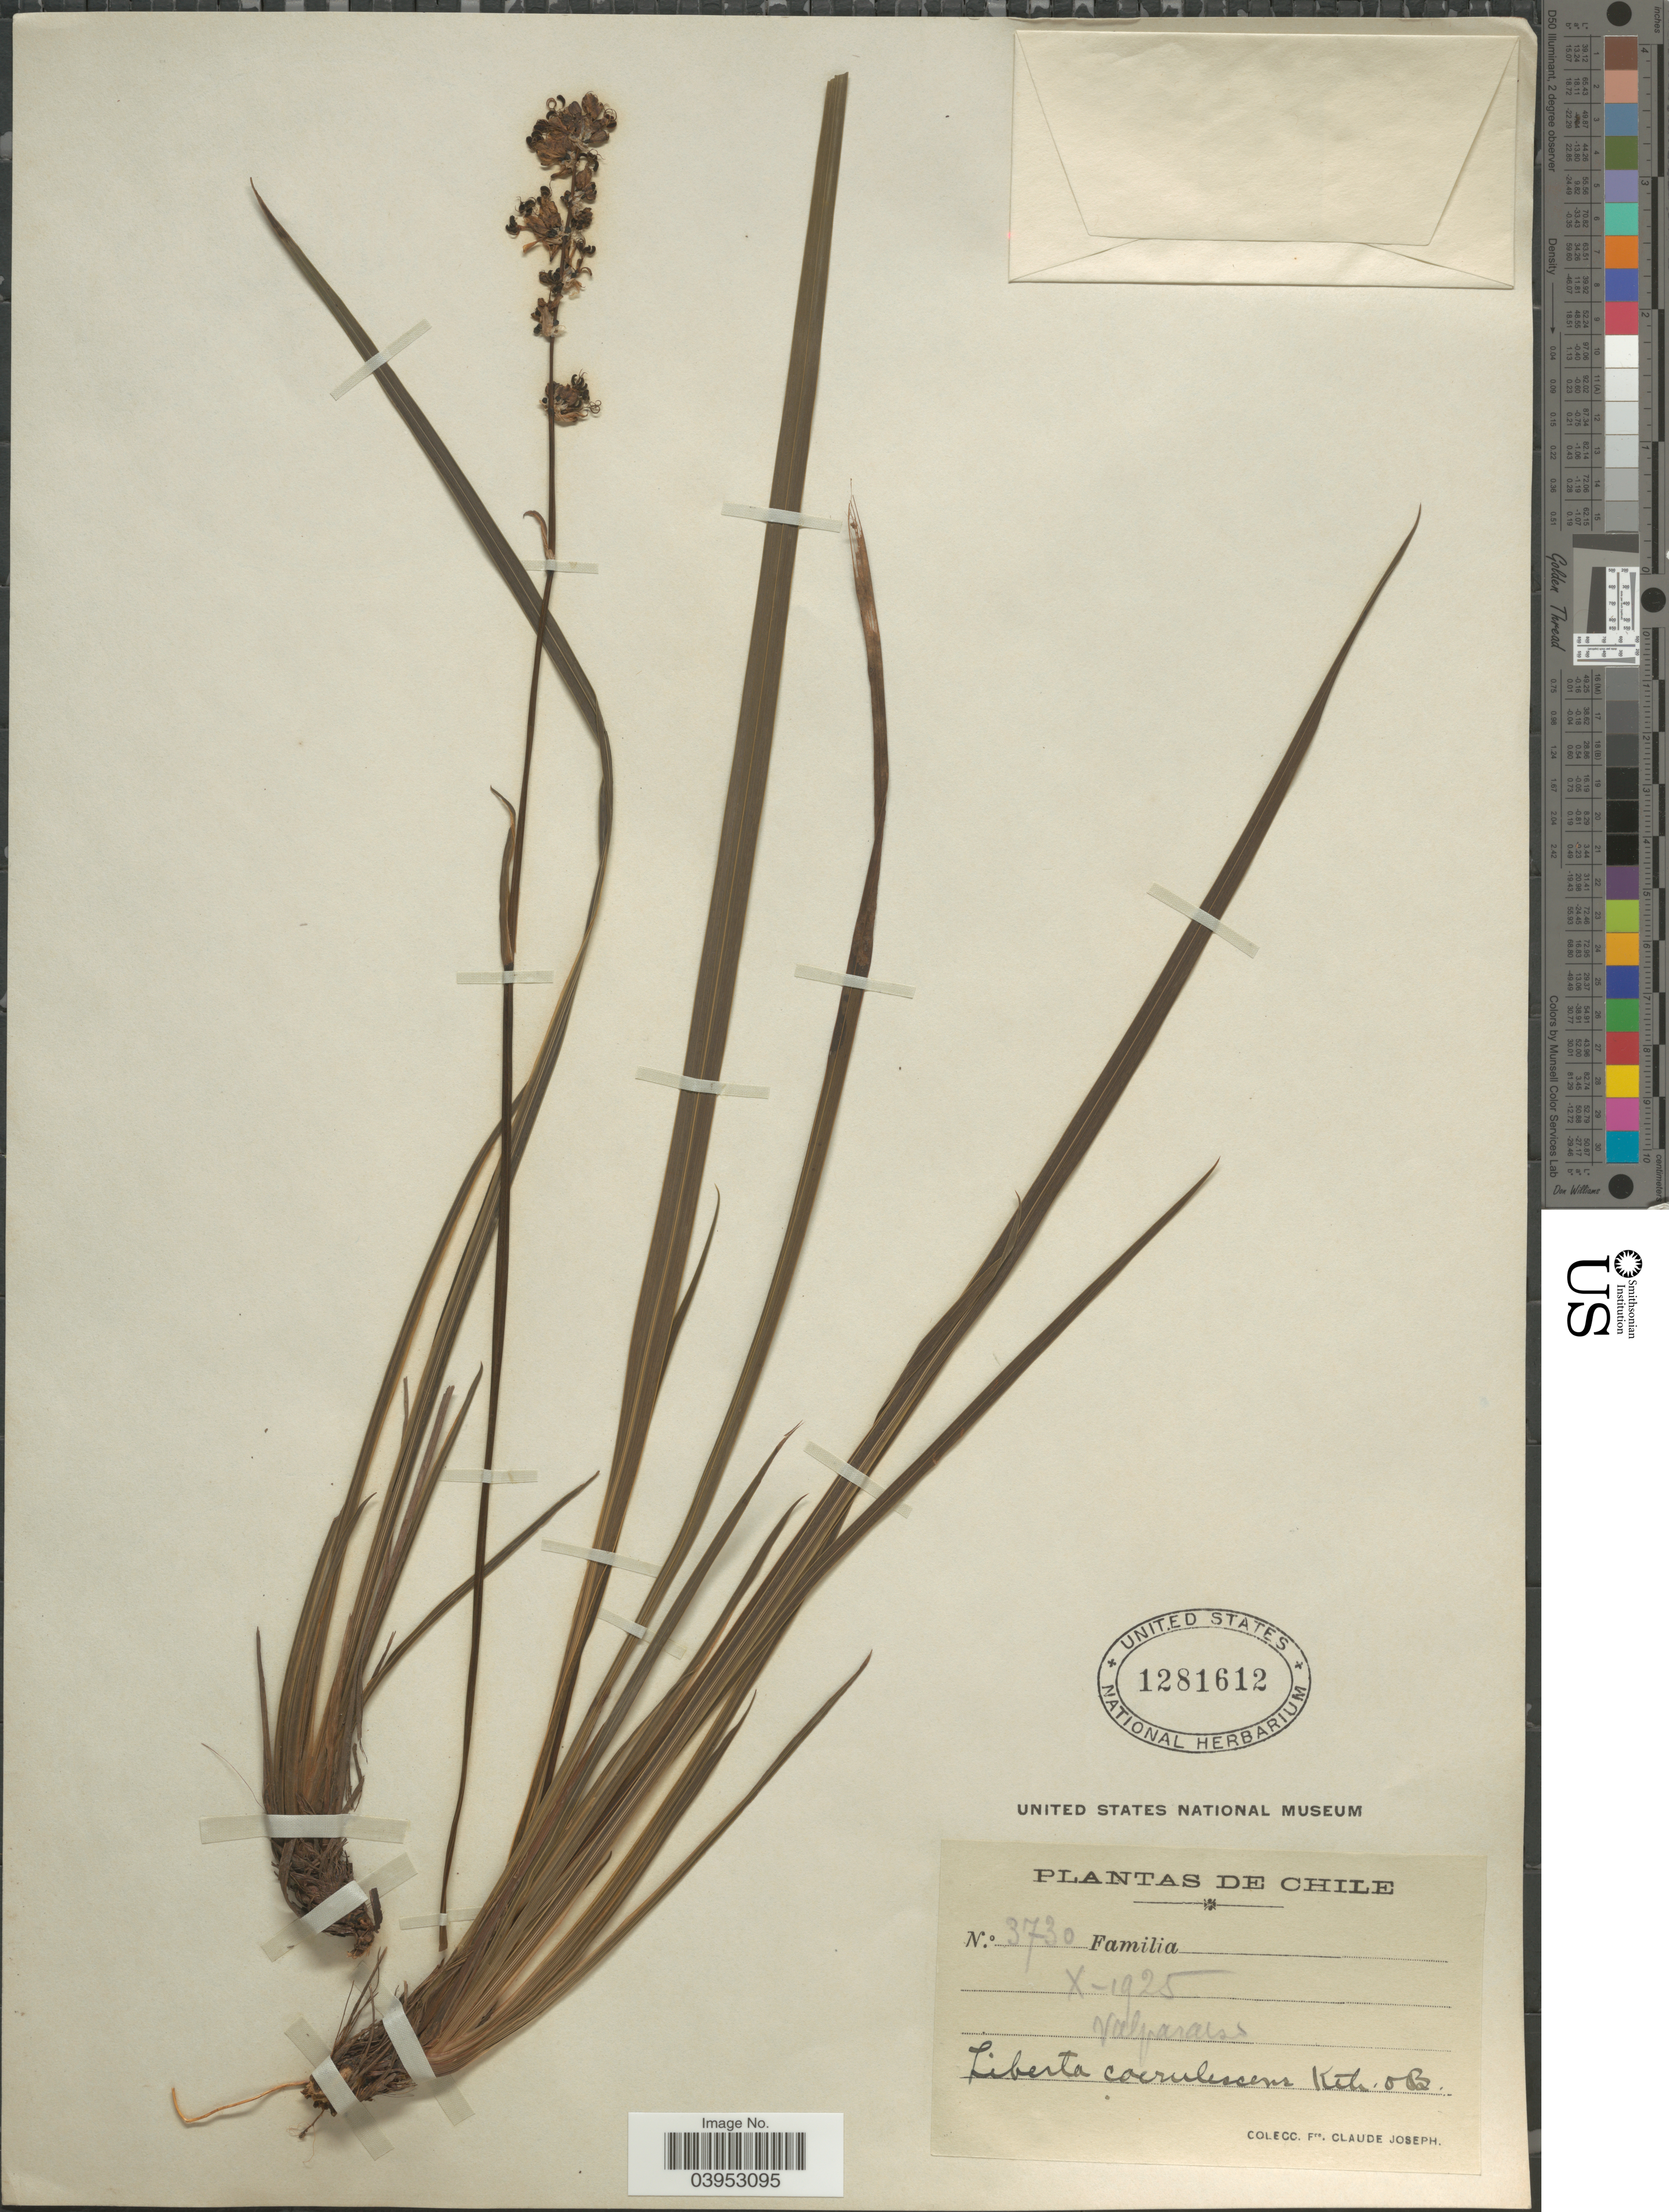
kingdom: Plantae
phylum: Tracheophyta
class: Liliopsida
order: Asparagales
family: Iridaceae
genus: Libertia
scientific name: Libertia sessiliflora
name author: (Poepp.) Skottsb.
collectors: Bro. Claude-Joseph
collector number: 3730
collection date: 1925-10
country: Chile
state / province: Valparaíso (V)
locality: Valparaiso.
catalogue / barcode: US 1281612